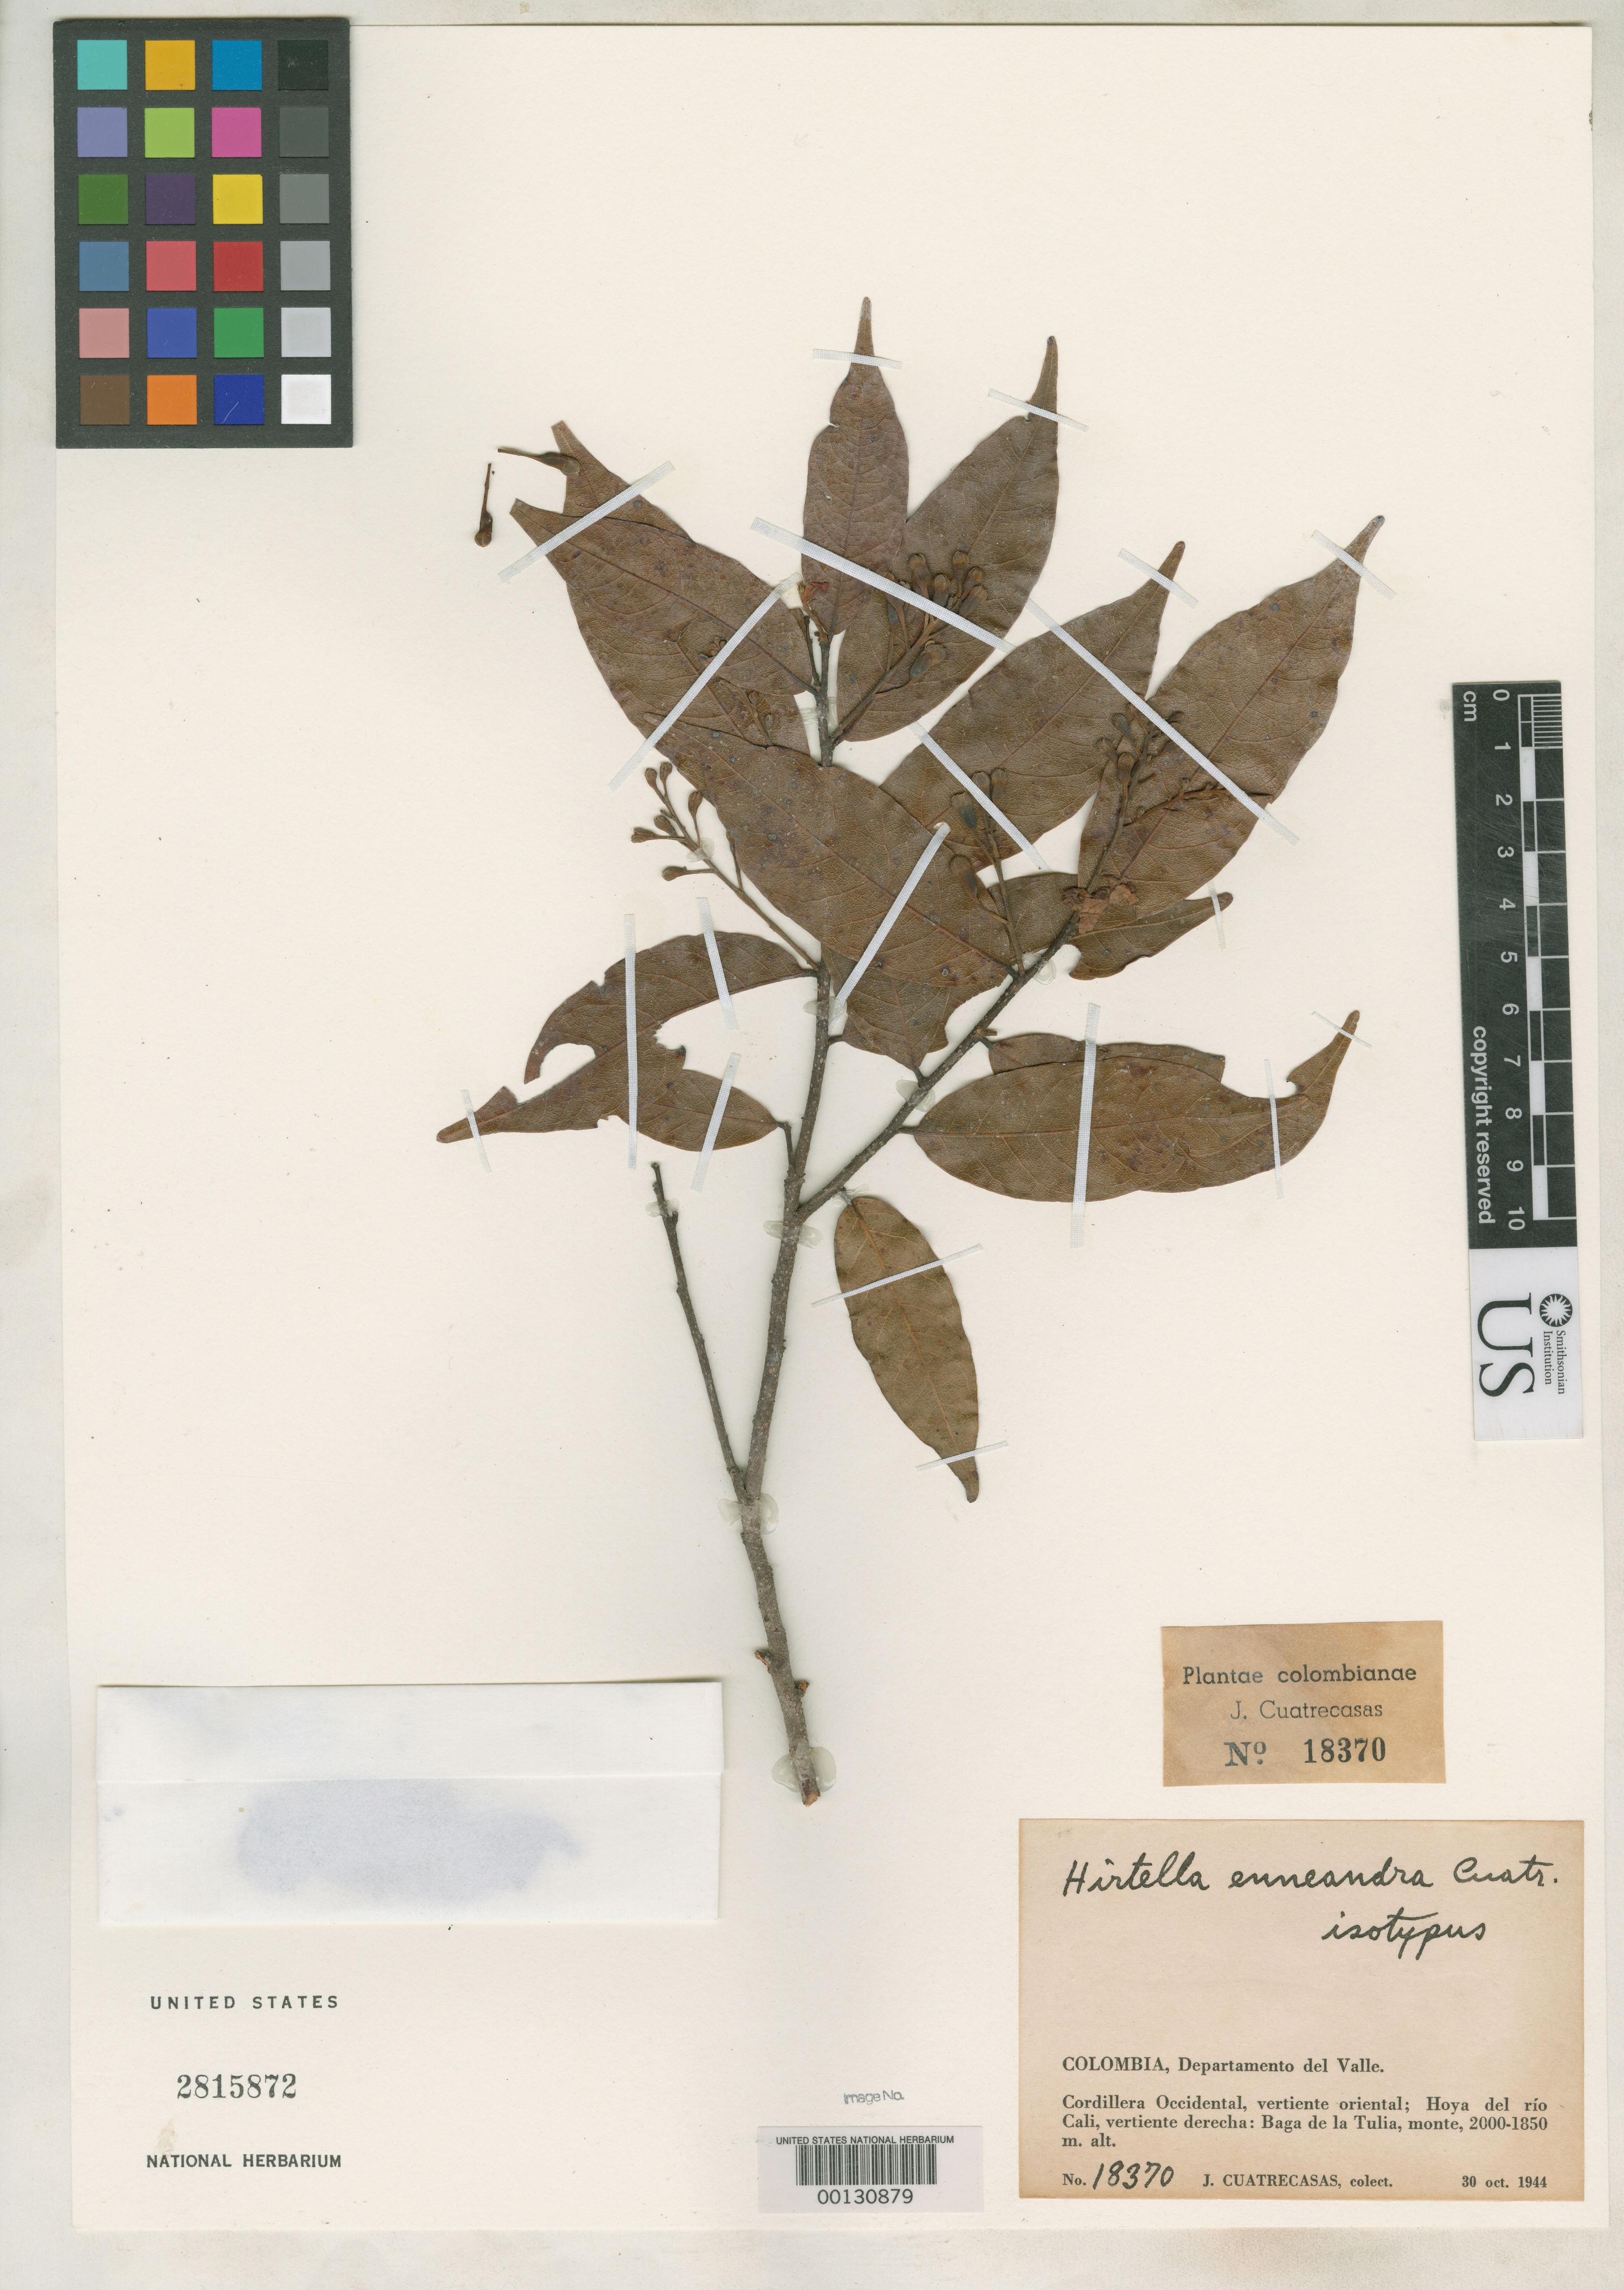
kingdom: Plantae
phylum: Tracheophyta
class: Magnoliopsida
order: Malpighiales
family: Chrysobalanaceae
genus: Hirtella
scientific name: Hirtella enneadra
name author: Cuatrec.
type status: Isotype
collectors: J. Cuatrecasas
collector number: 18370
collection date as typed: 30 Oct 1944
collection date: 1944-10-30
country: Colombia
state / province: Valle del Cauca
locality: Hoya del Rio Cali, Baga de La Tulia.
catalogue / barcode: US 2815872